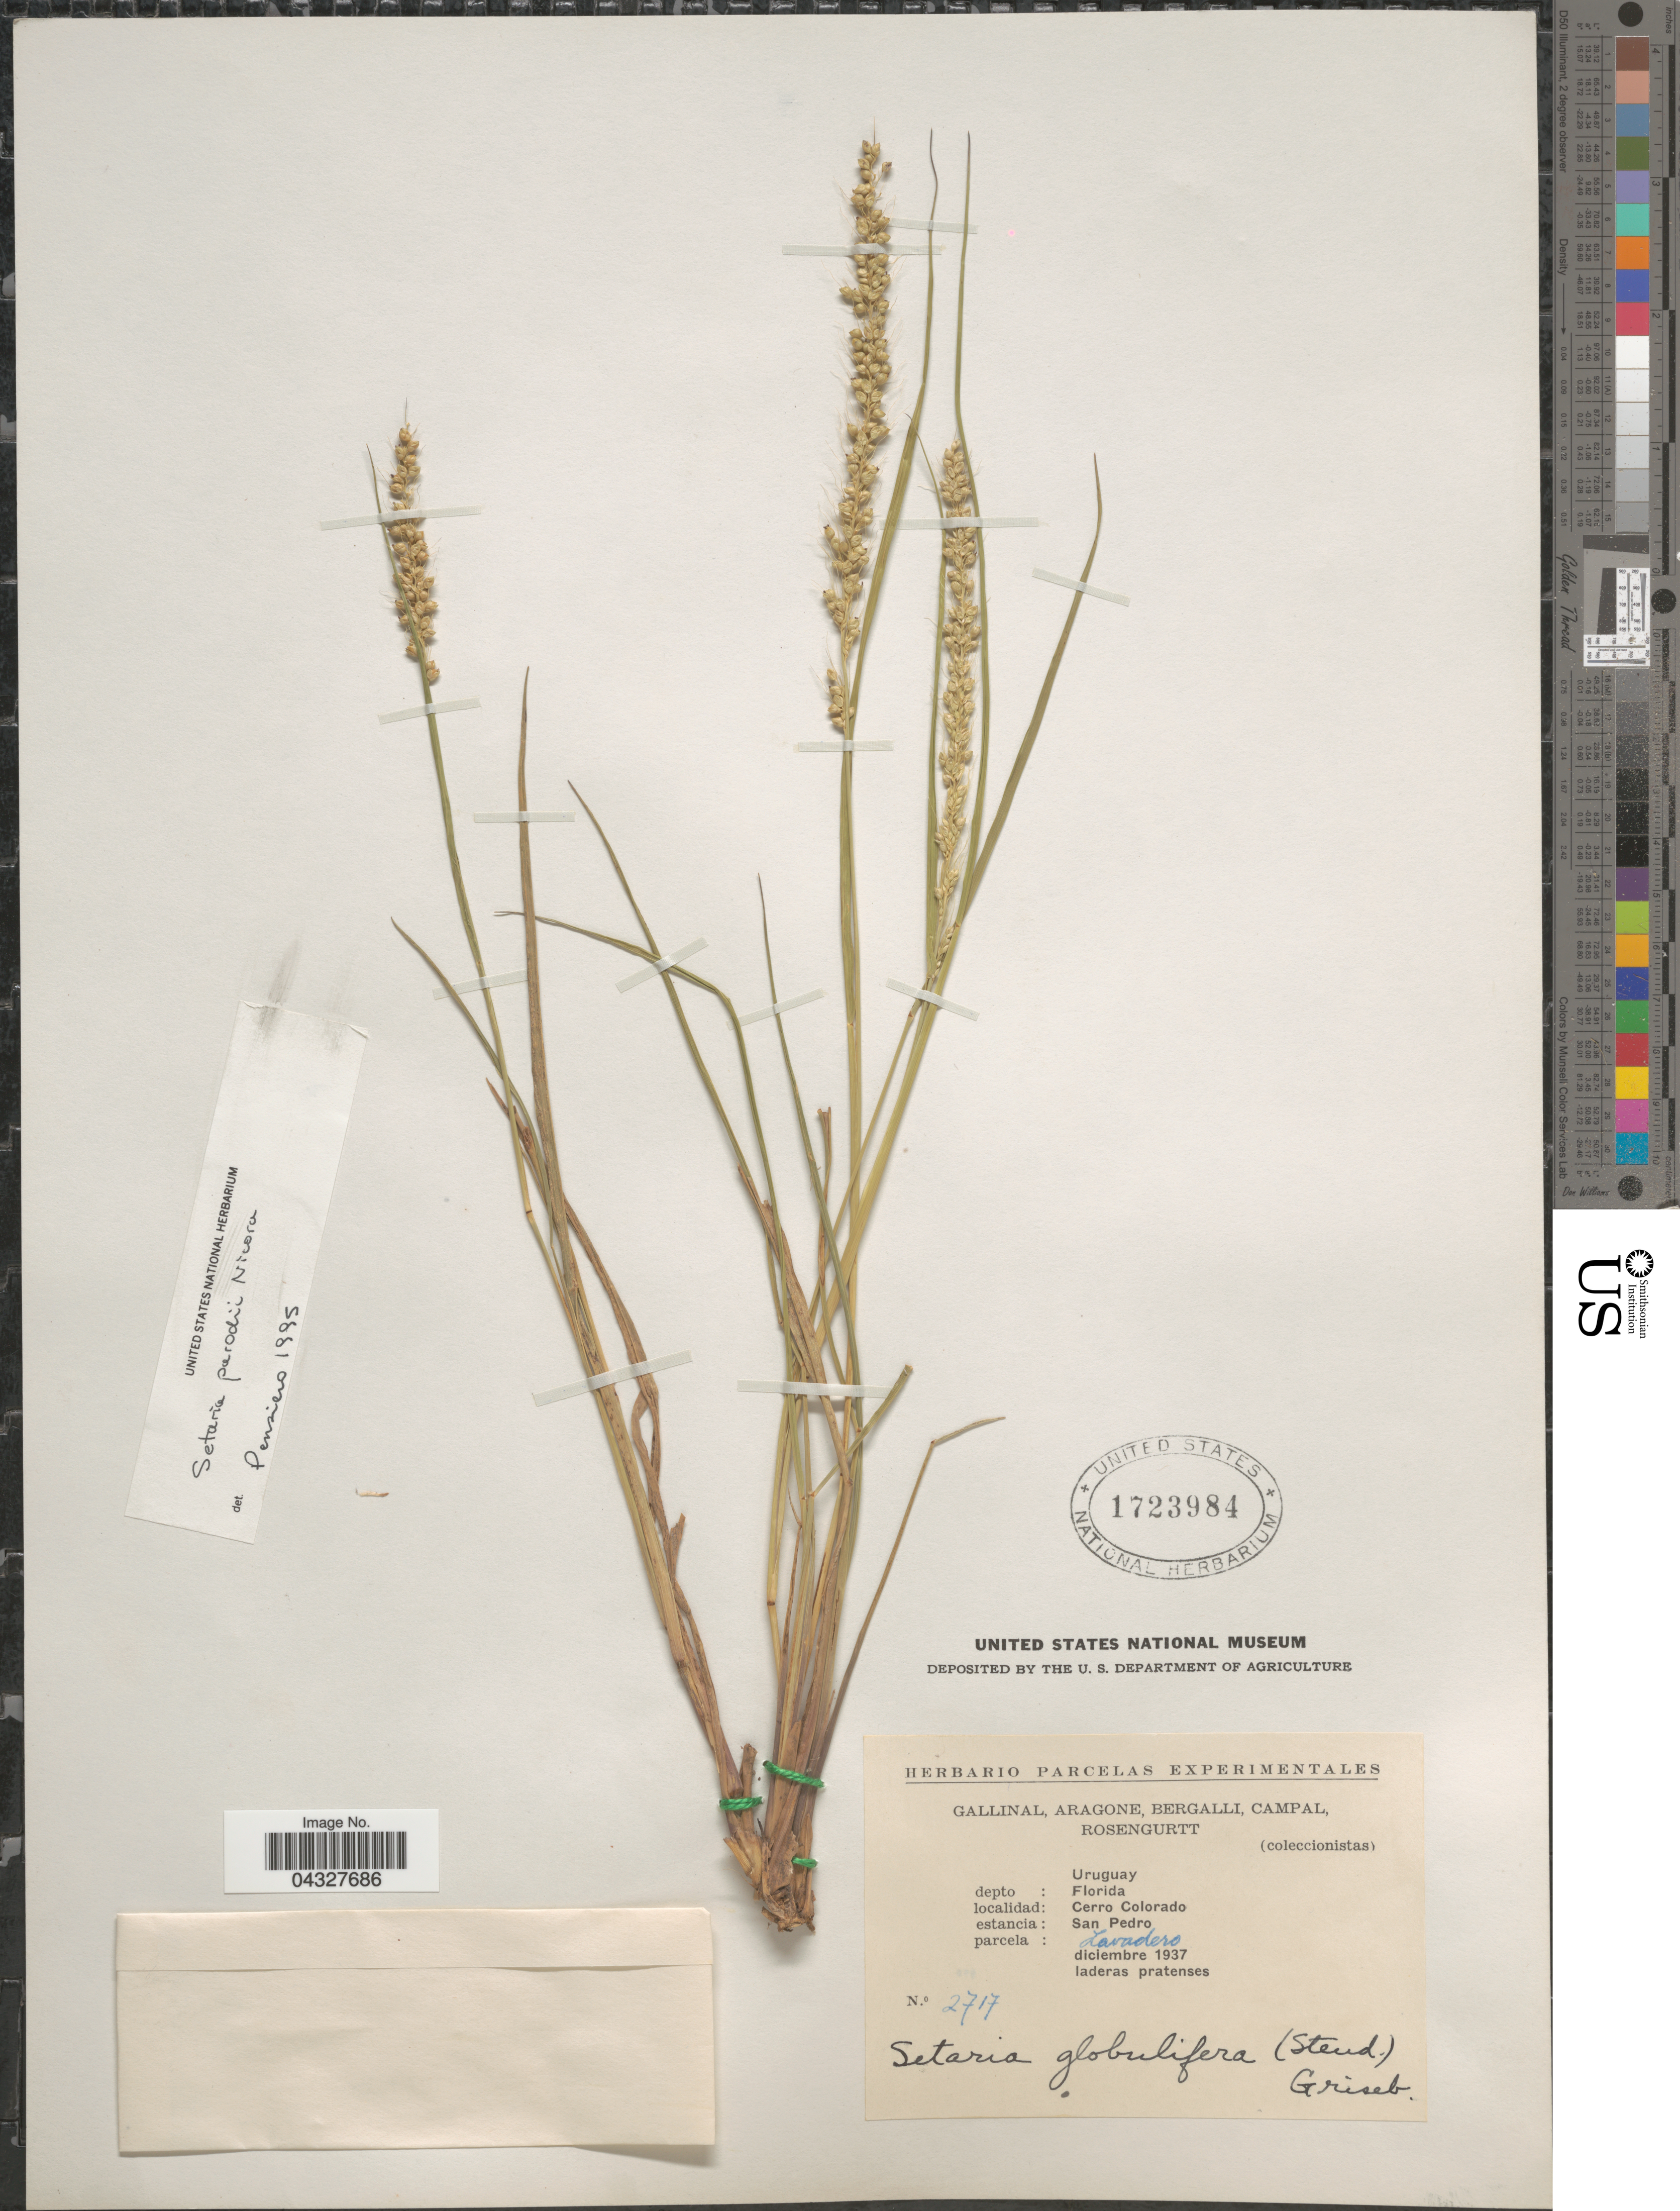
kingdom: Plantae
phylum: Tracheophyta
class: Liliopsida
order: Poales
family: Poaceae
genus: Setaria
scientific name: Setaria parodii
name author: Nicora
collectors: -. Gallinal, -- Aragone, -- Bergalli, -- Campal & Rosengurtt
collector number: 2717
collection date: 1937-12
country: Uruguay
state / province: Florida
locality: Depto: Florida. Cerro Colorado. Estancia: San Pedro. Parcela: Lavadero.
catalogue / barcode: US 1723984